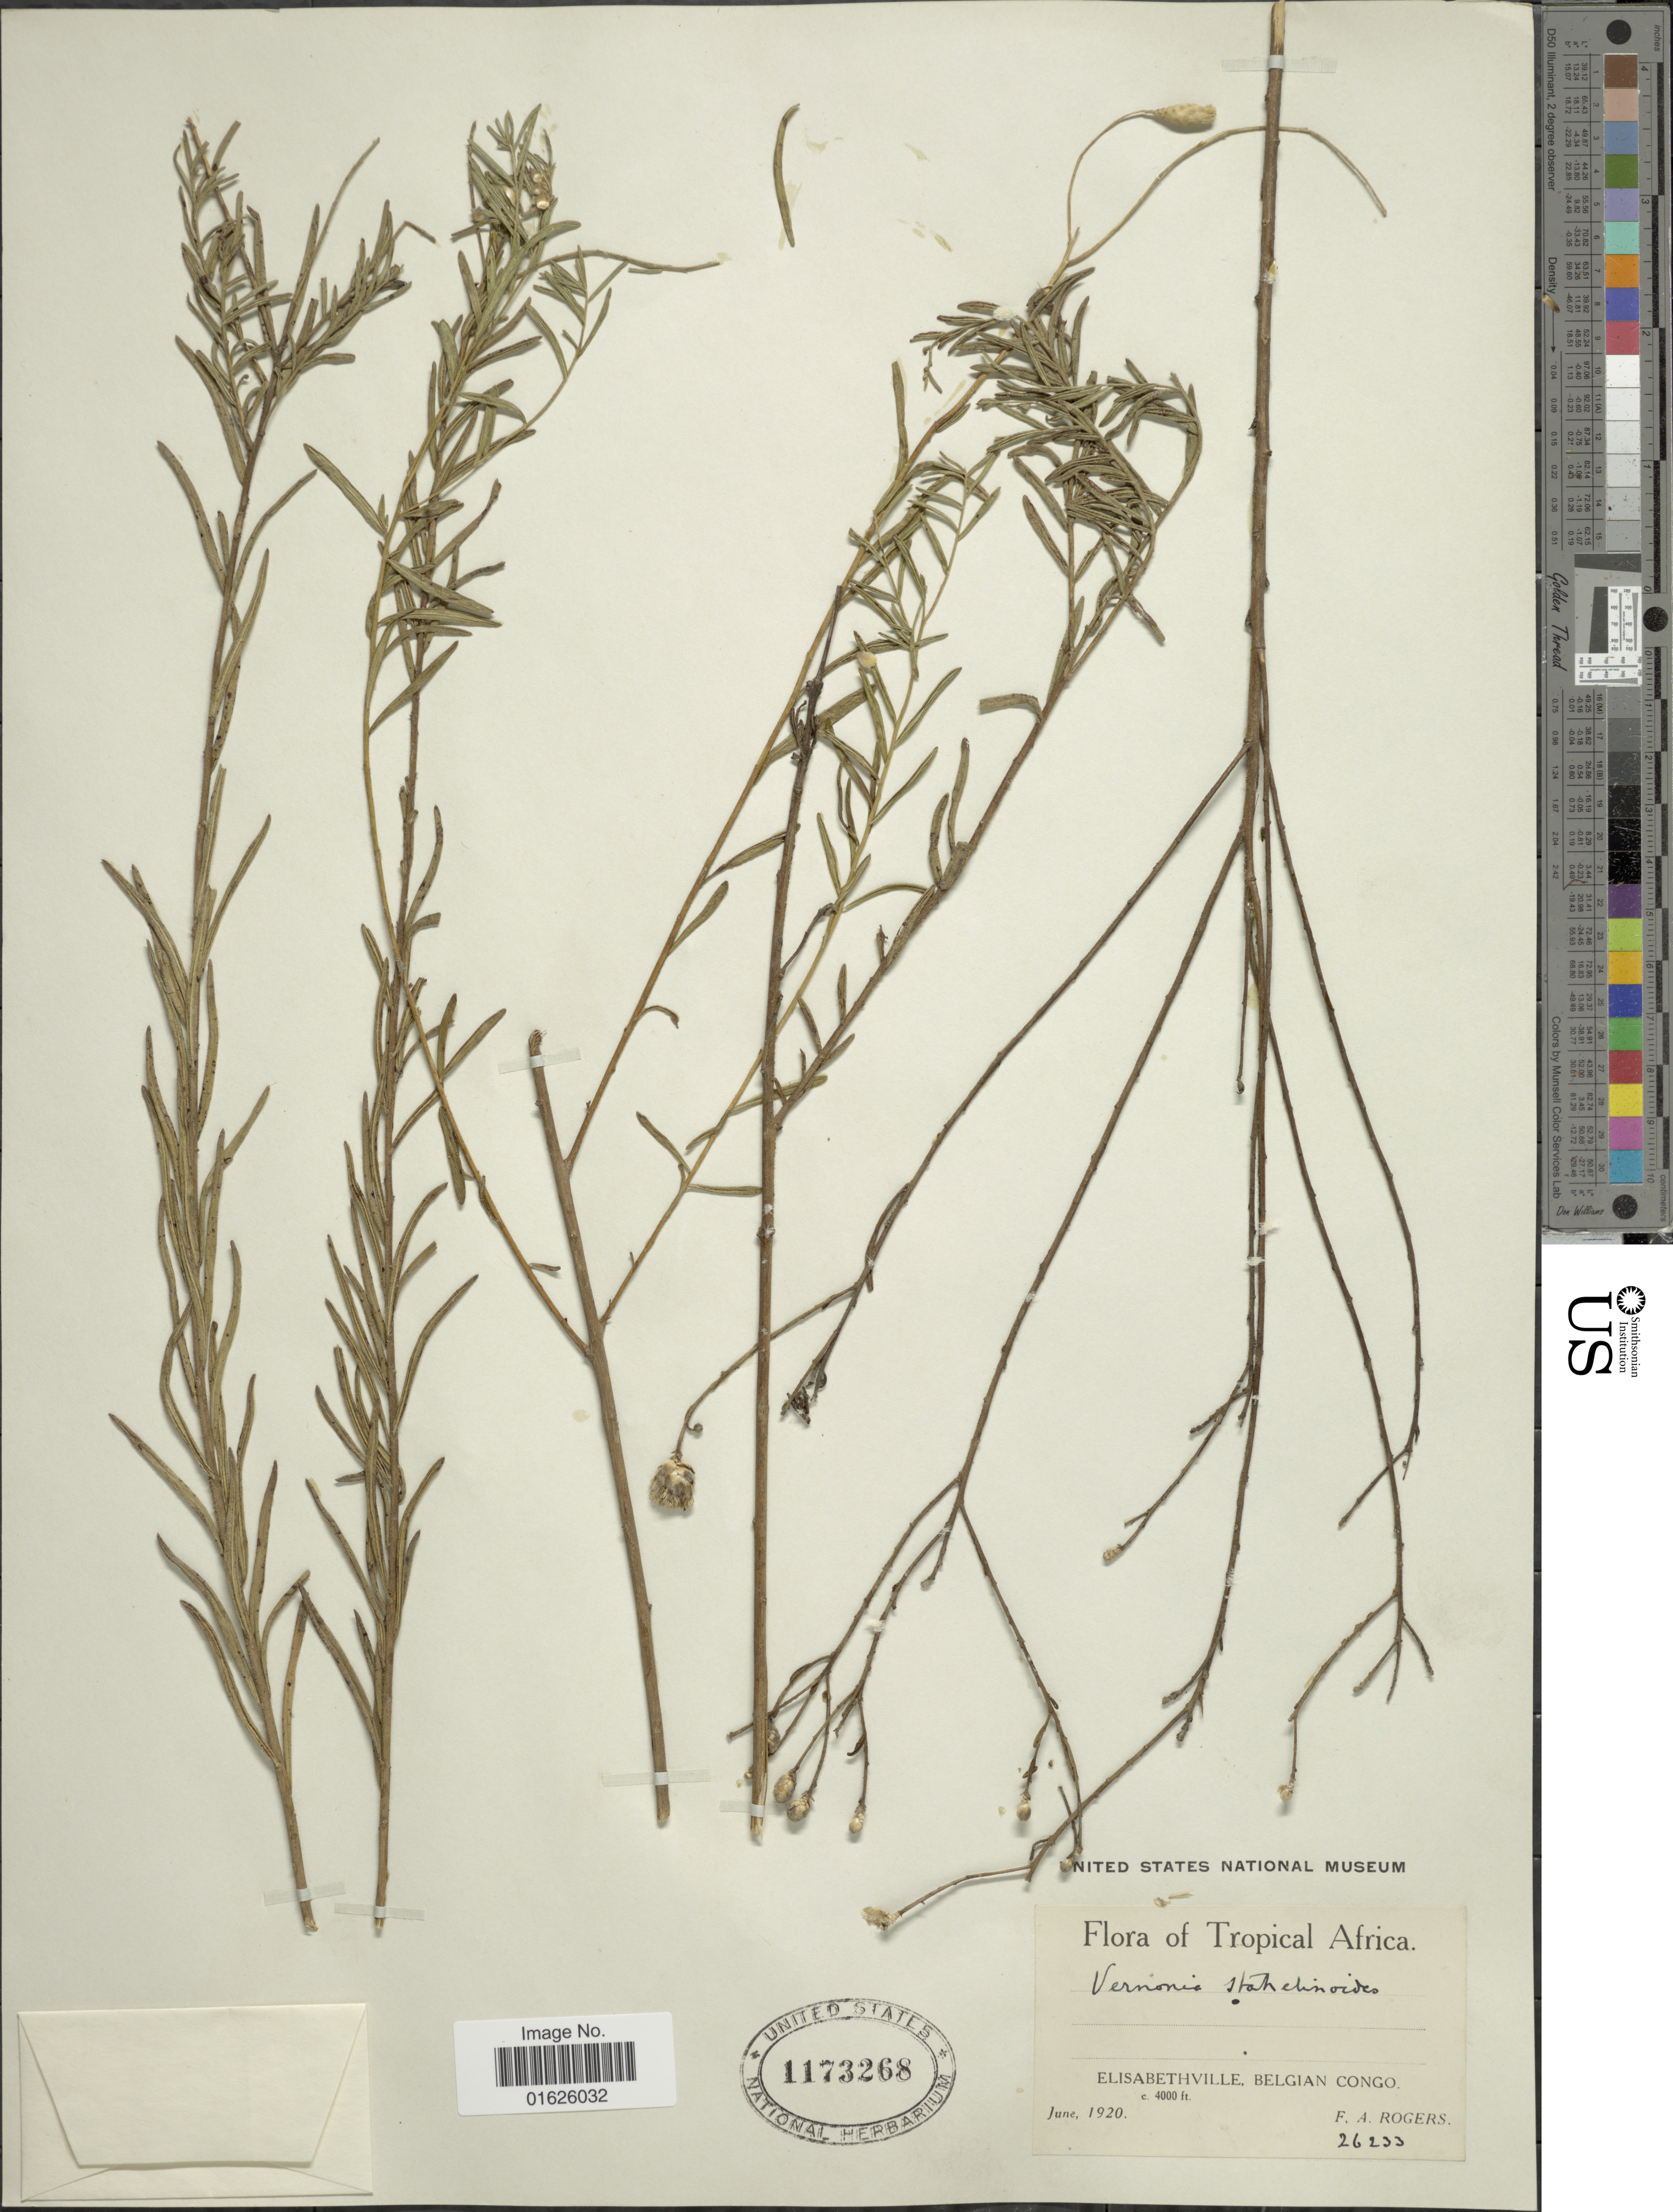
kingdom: Plantae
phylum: Tracheophyta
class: Magnoliopsida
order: Asterales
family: Asteraceae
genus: Oocephala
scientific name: Oocephala stenocephala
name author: (Oliv.) H. Rob.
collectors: F. A. Rogers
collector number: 26233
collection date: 1920-06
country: Congo, Democratic Republic of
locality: Tropical Africa, Elisabethville, Belgian Congo.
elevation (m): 1219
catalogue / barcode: US 1173268